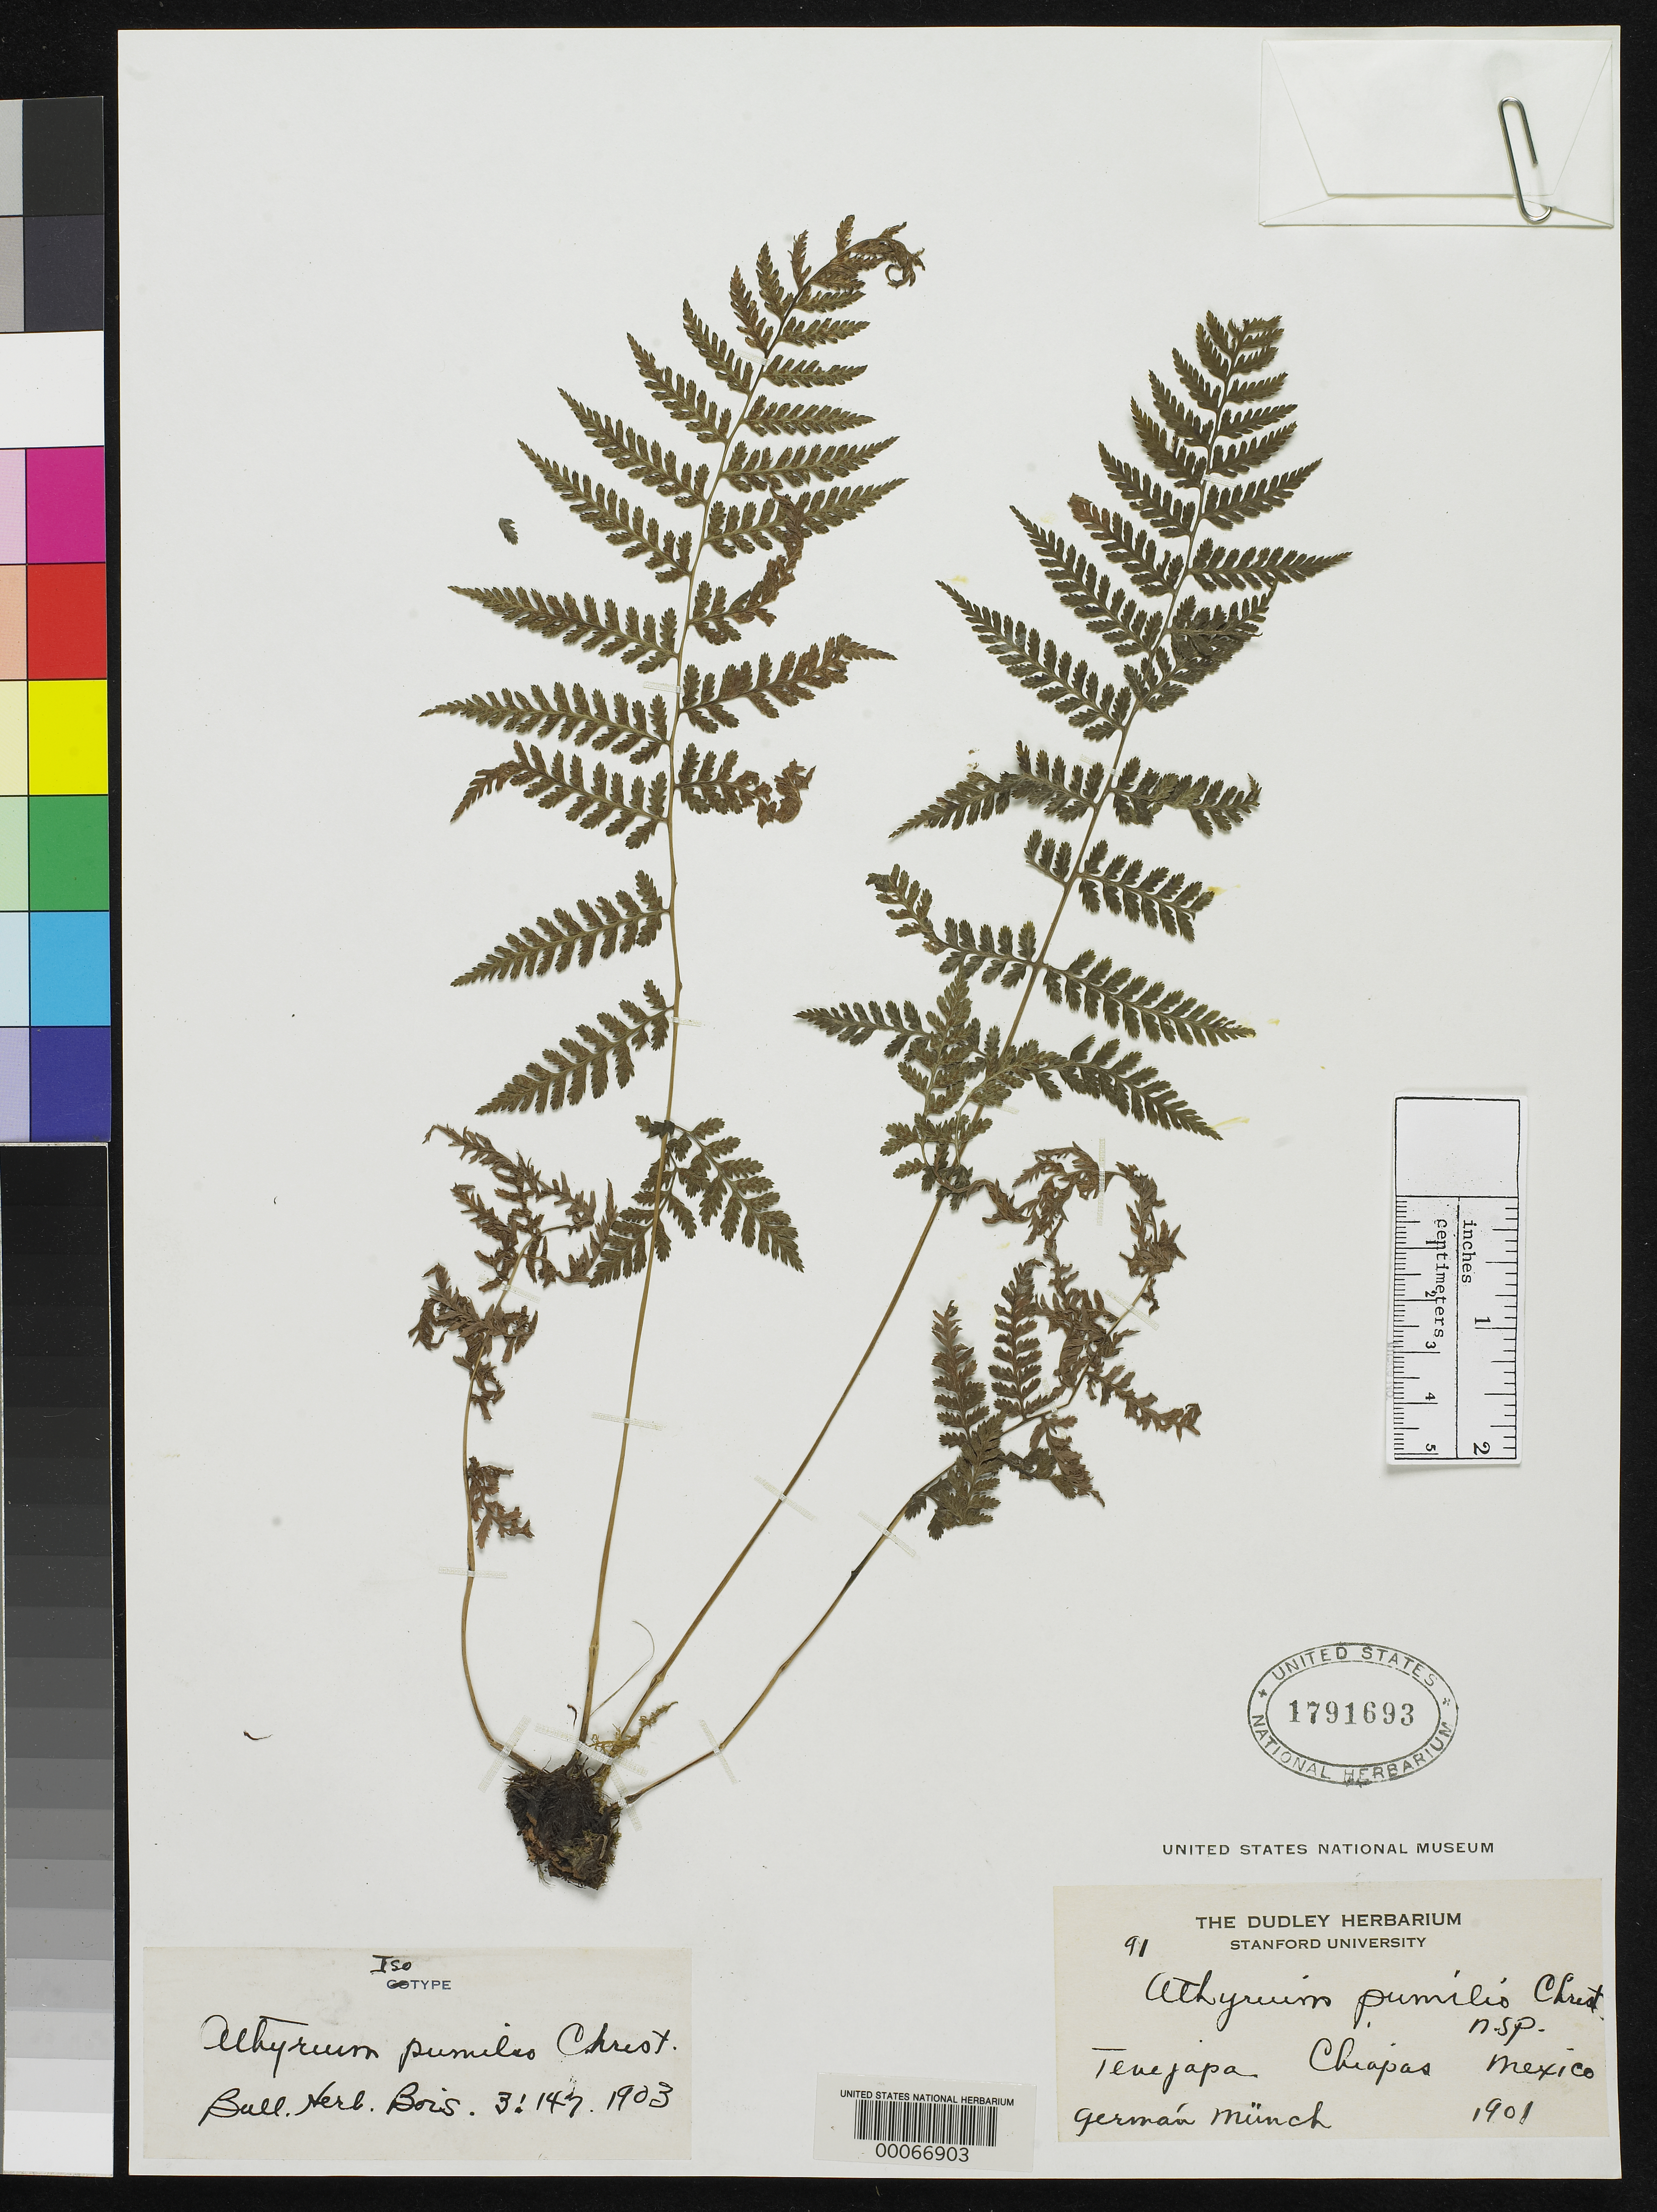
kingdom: Plantae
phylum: Tracheophyta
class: Polypodiopsida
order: Polypodiales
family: Athyriaceae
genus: Athyrium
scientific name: Athyrium pumilio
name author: Christ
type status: Type Collection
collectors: G. Munch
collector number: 91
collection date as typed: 1901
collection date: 1901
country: Mexico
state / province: Chiapas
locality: Tenejapa.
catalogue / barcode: US 1791693